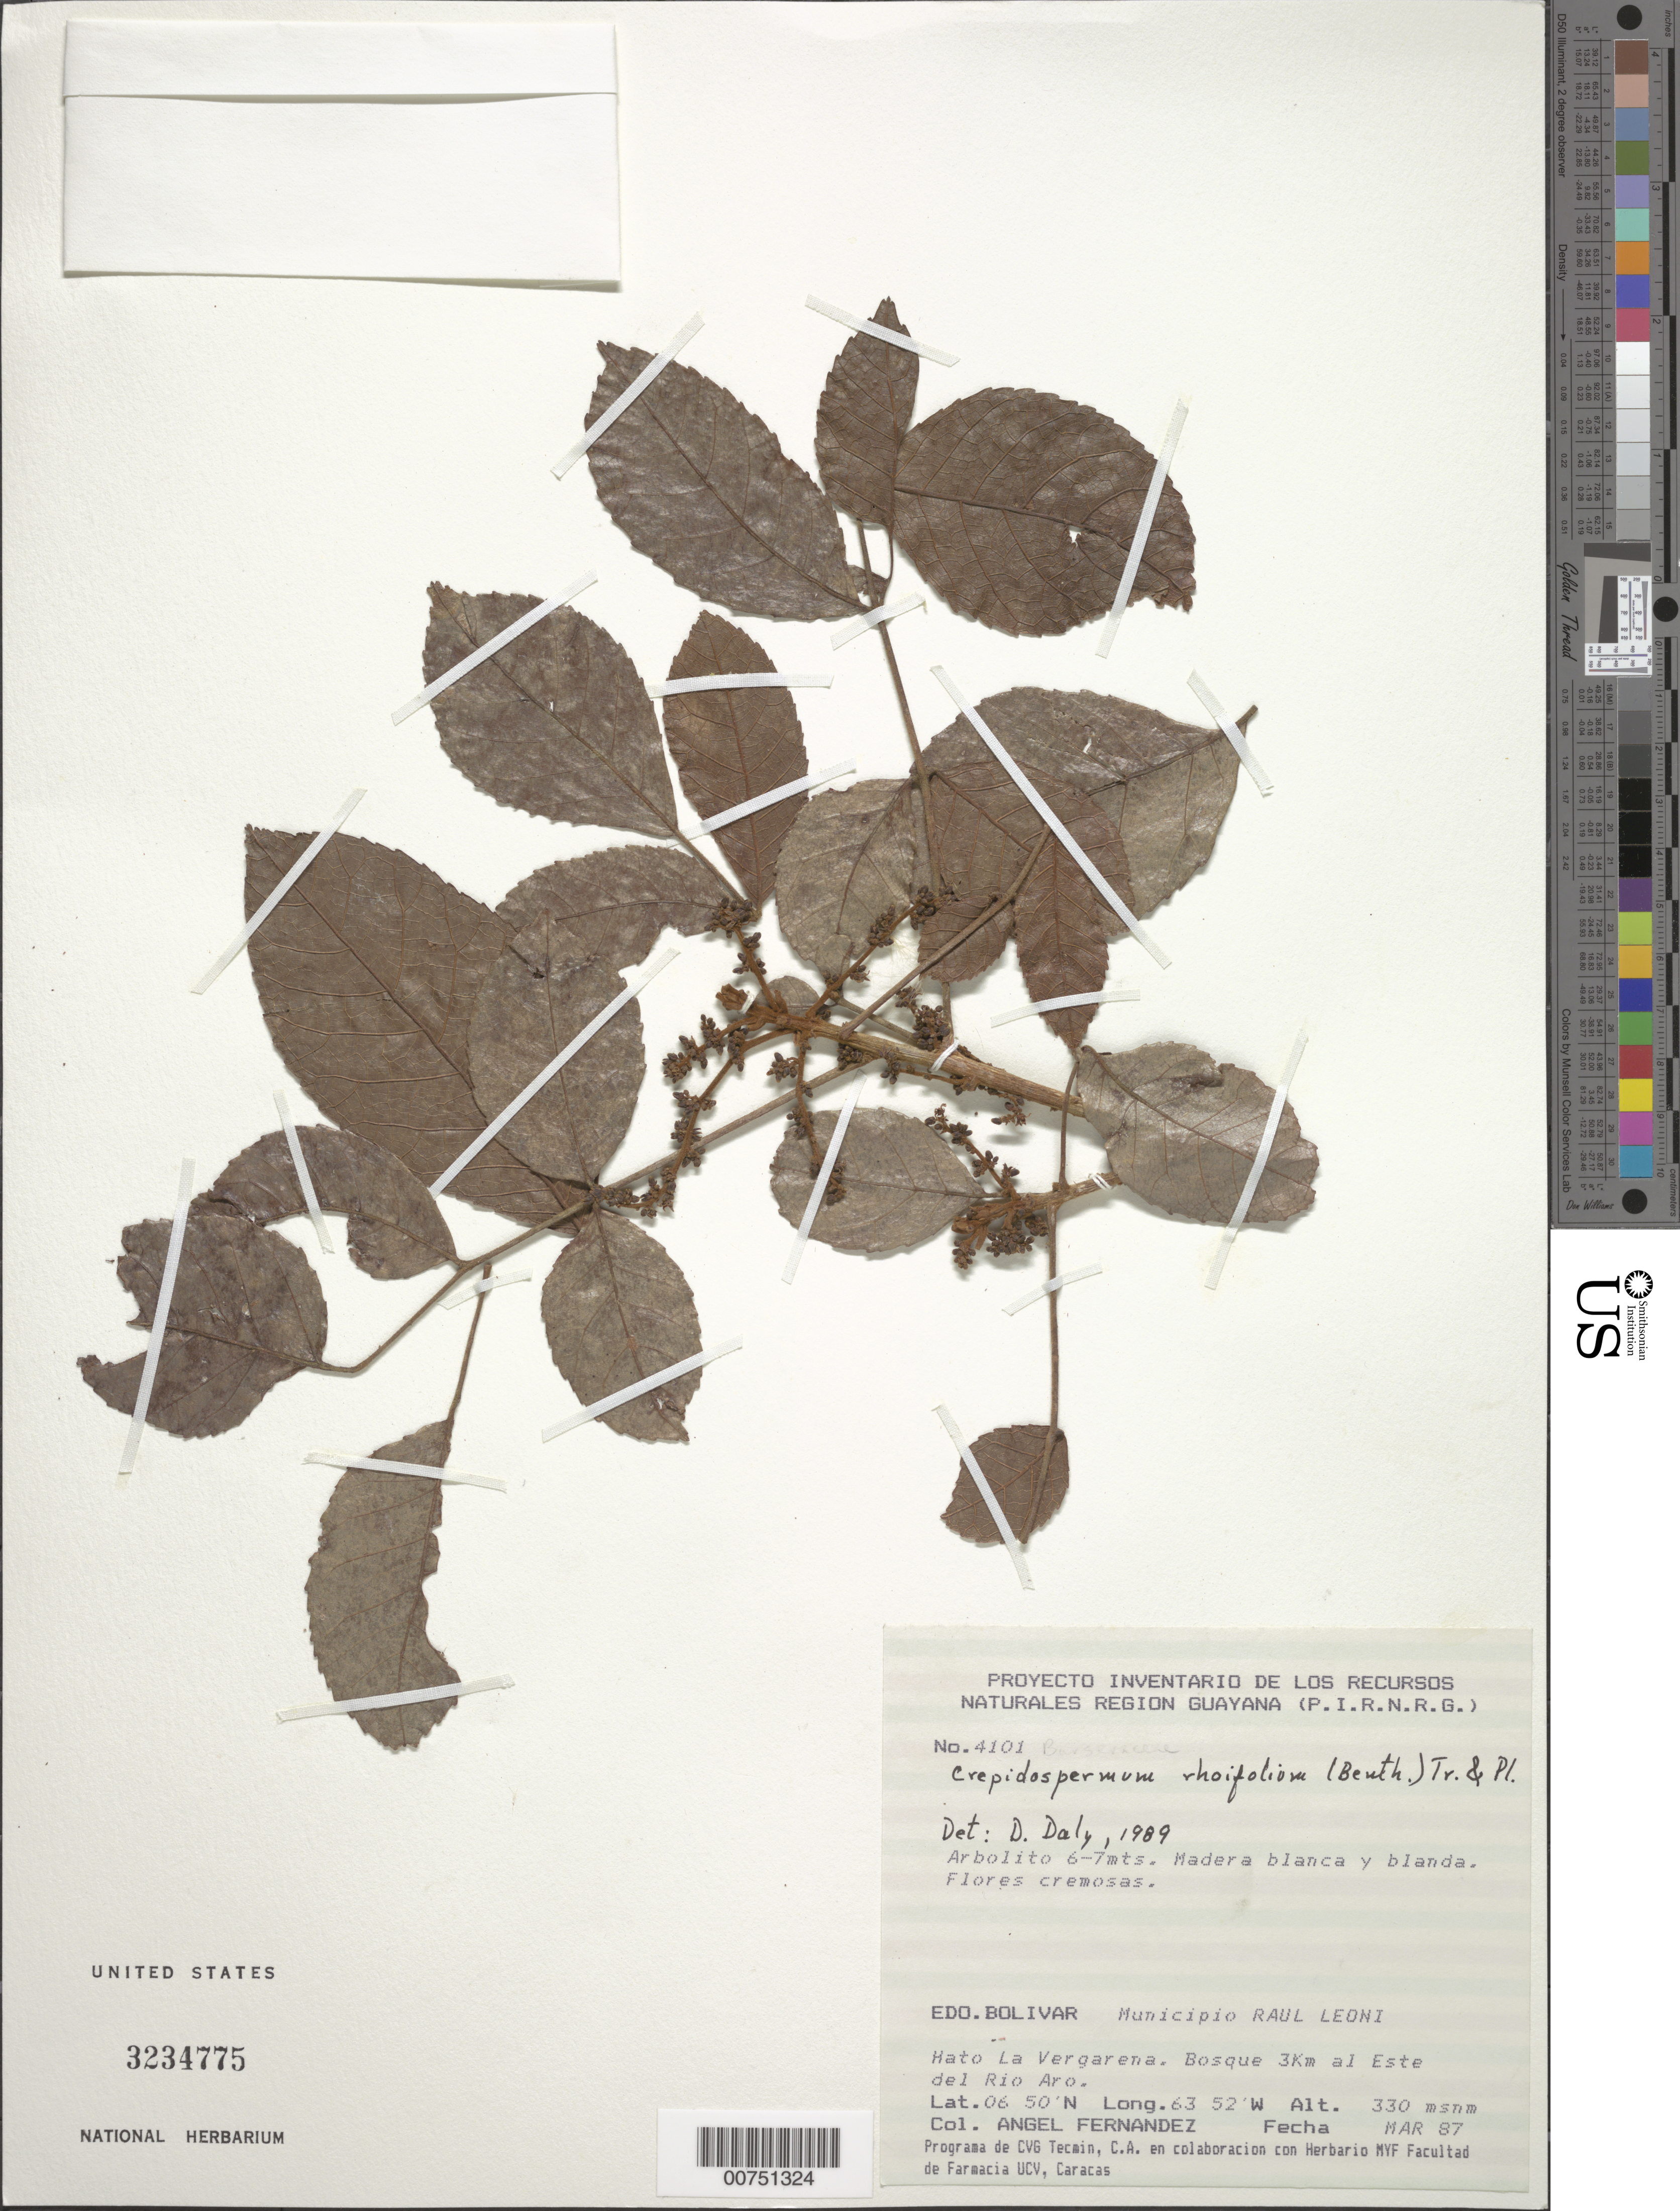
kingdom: Plantae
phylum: Tracheophyta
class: Magnoliopsida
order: Sapindales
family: Burseraceae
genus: Protium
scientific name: Protium rhoifolium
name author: (Benth.) Byng & Christenh.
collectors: A. Fernández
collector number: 4101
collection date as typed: Mar-87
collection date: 1987-03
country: Venezuela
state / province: Bolívar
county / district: Angostura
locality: Mun. Raúl Leoni [=Angostura], Hato La Veragarena, 3 km al este del Río Aro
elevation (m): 330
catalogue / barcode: US 3234775